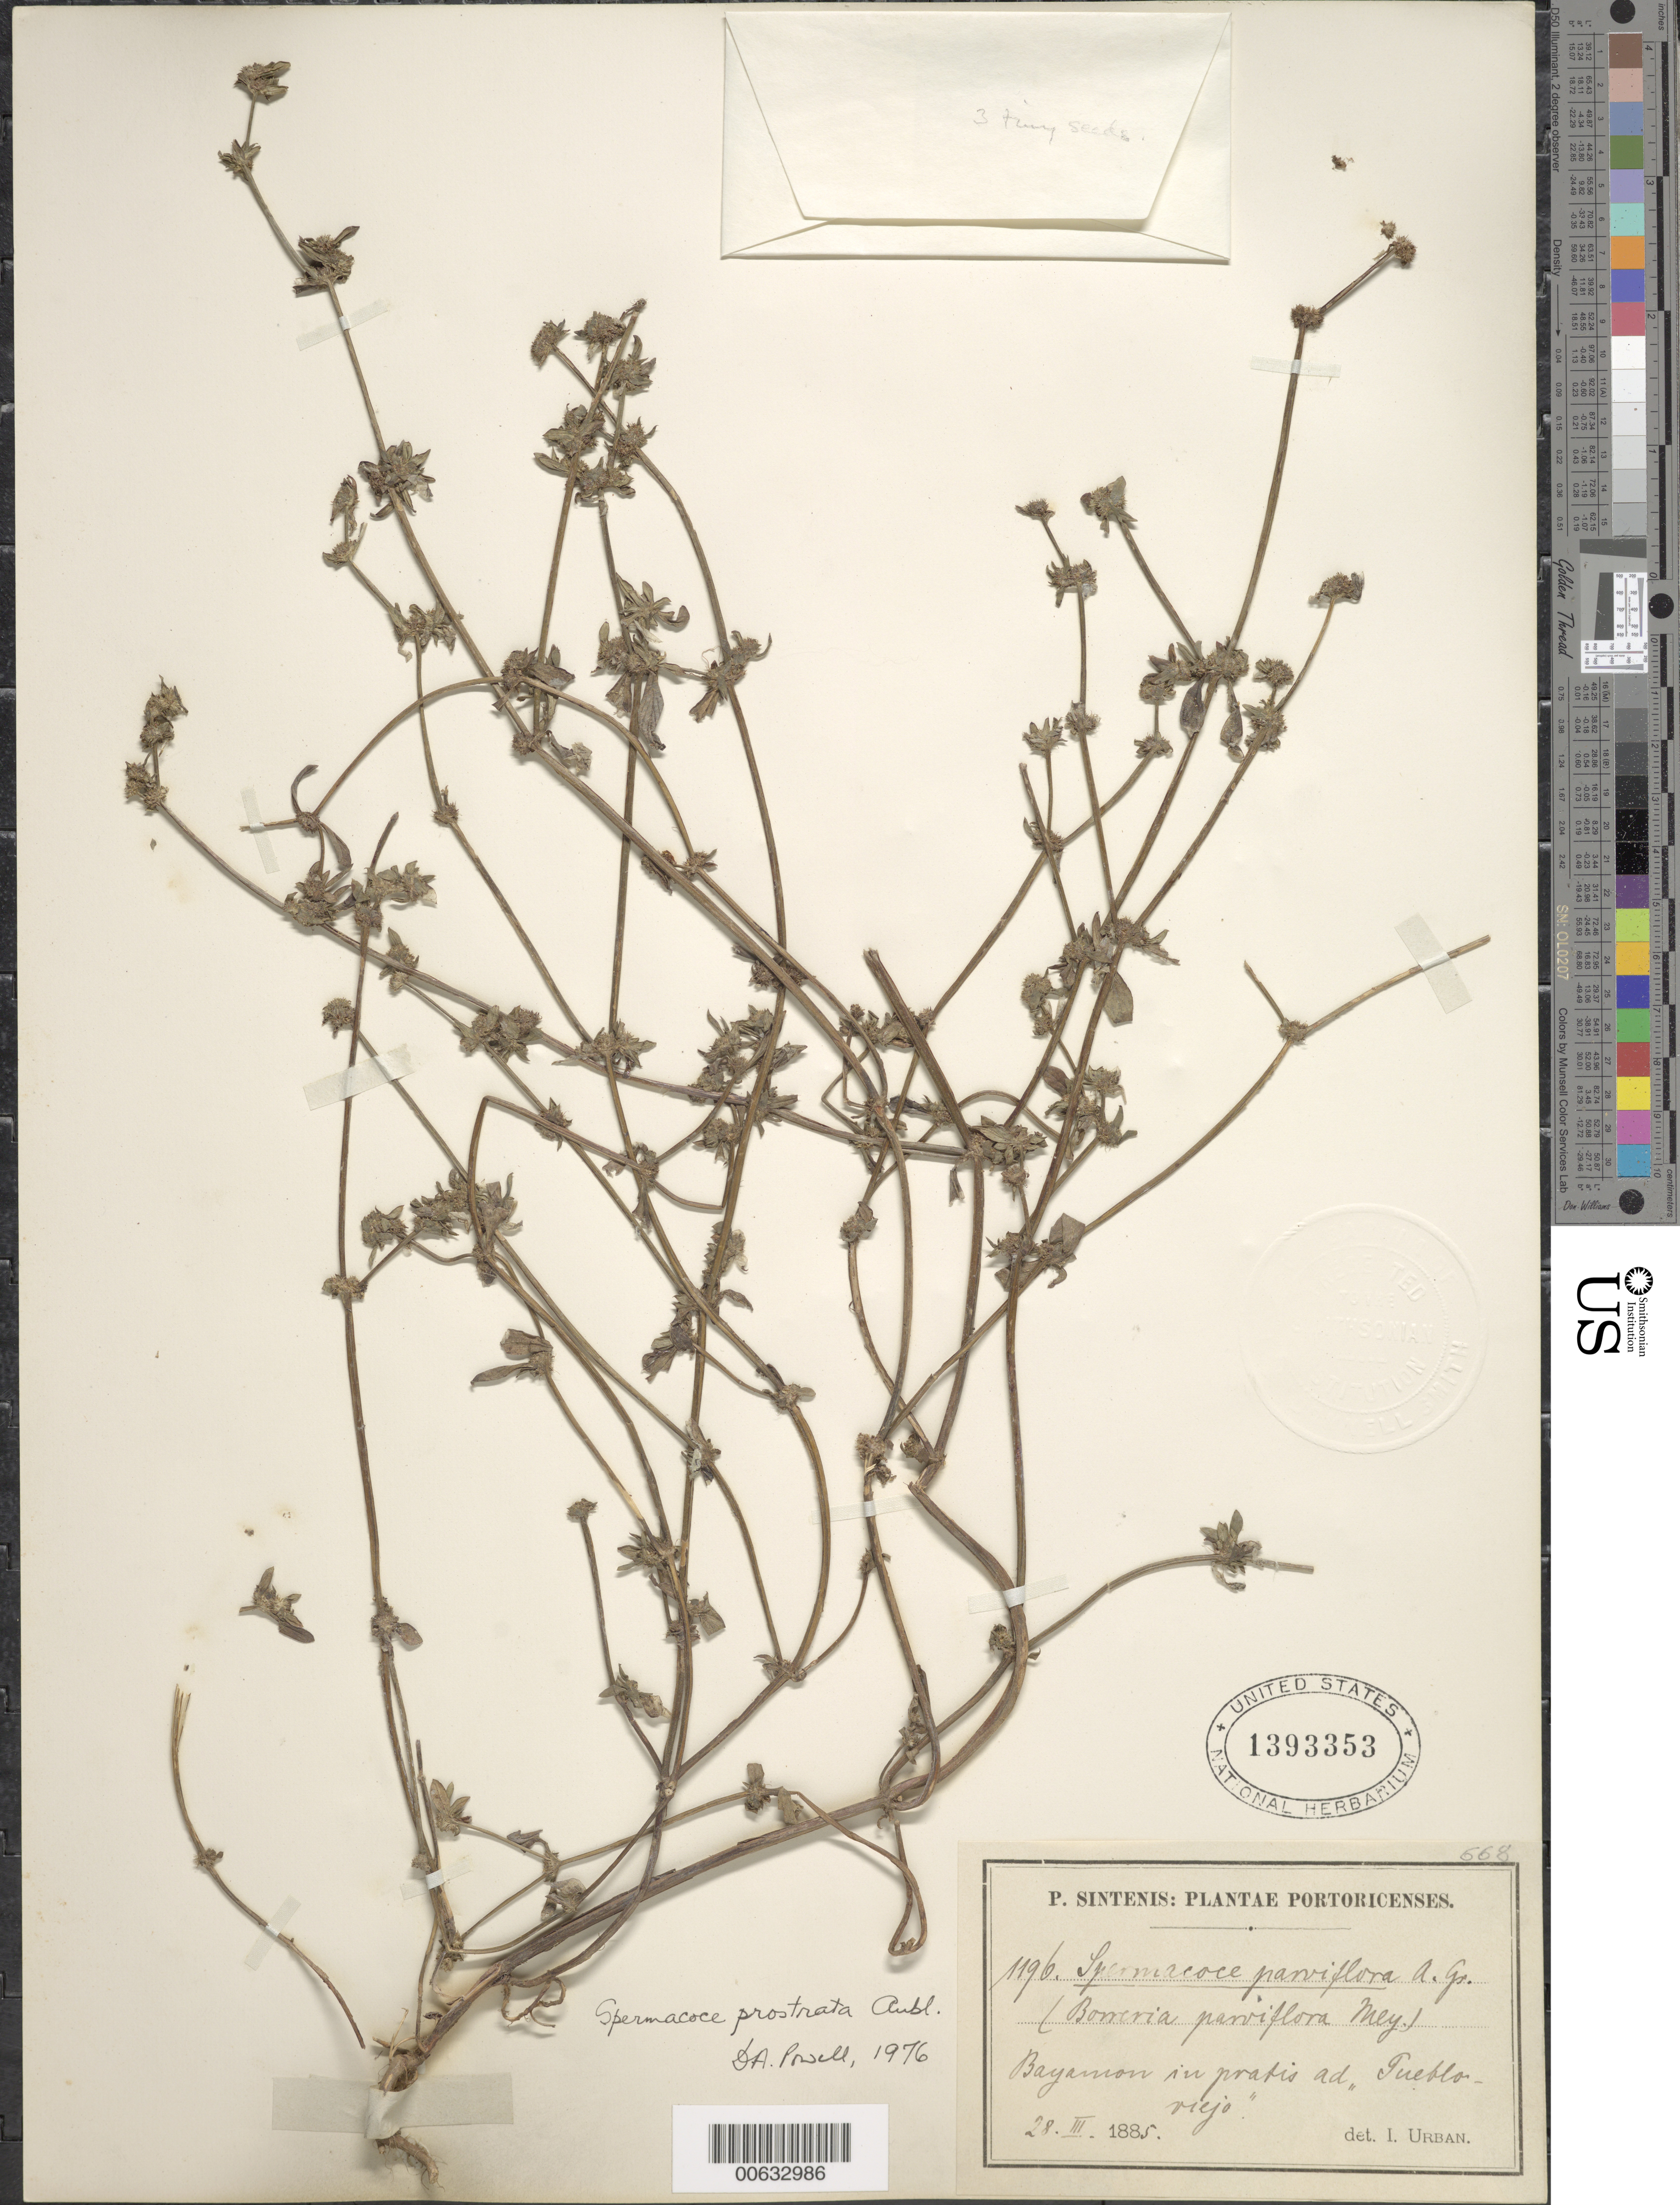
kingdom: Plantae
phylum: Tracheophyta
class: Magnoliopsida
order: Gentianales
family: Rubiaceae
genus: Spermacoce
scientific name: Spermacoce prostrata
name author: Aubl.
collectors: P. Sintenis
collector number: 1196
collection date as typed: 28 Mar 1885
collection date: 1885-03-28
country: Puerto Rico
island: Greater Antilles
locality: Bayamon, in pratis ad Pueblo-viejo.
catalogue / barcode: US 1393353